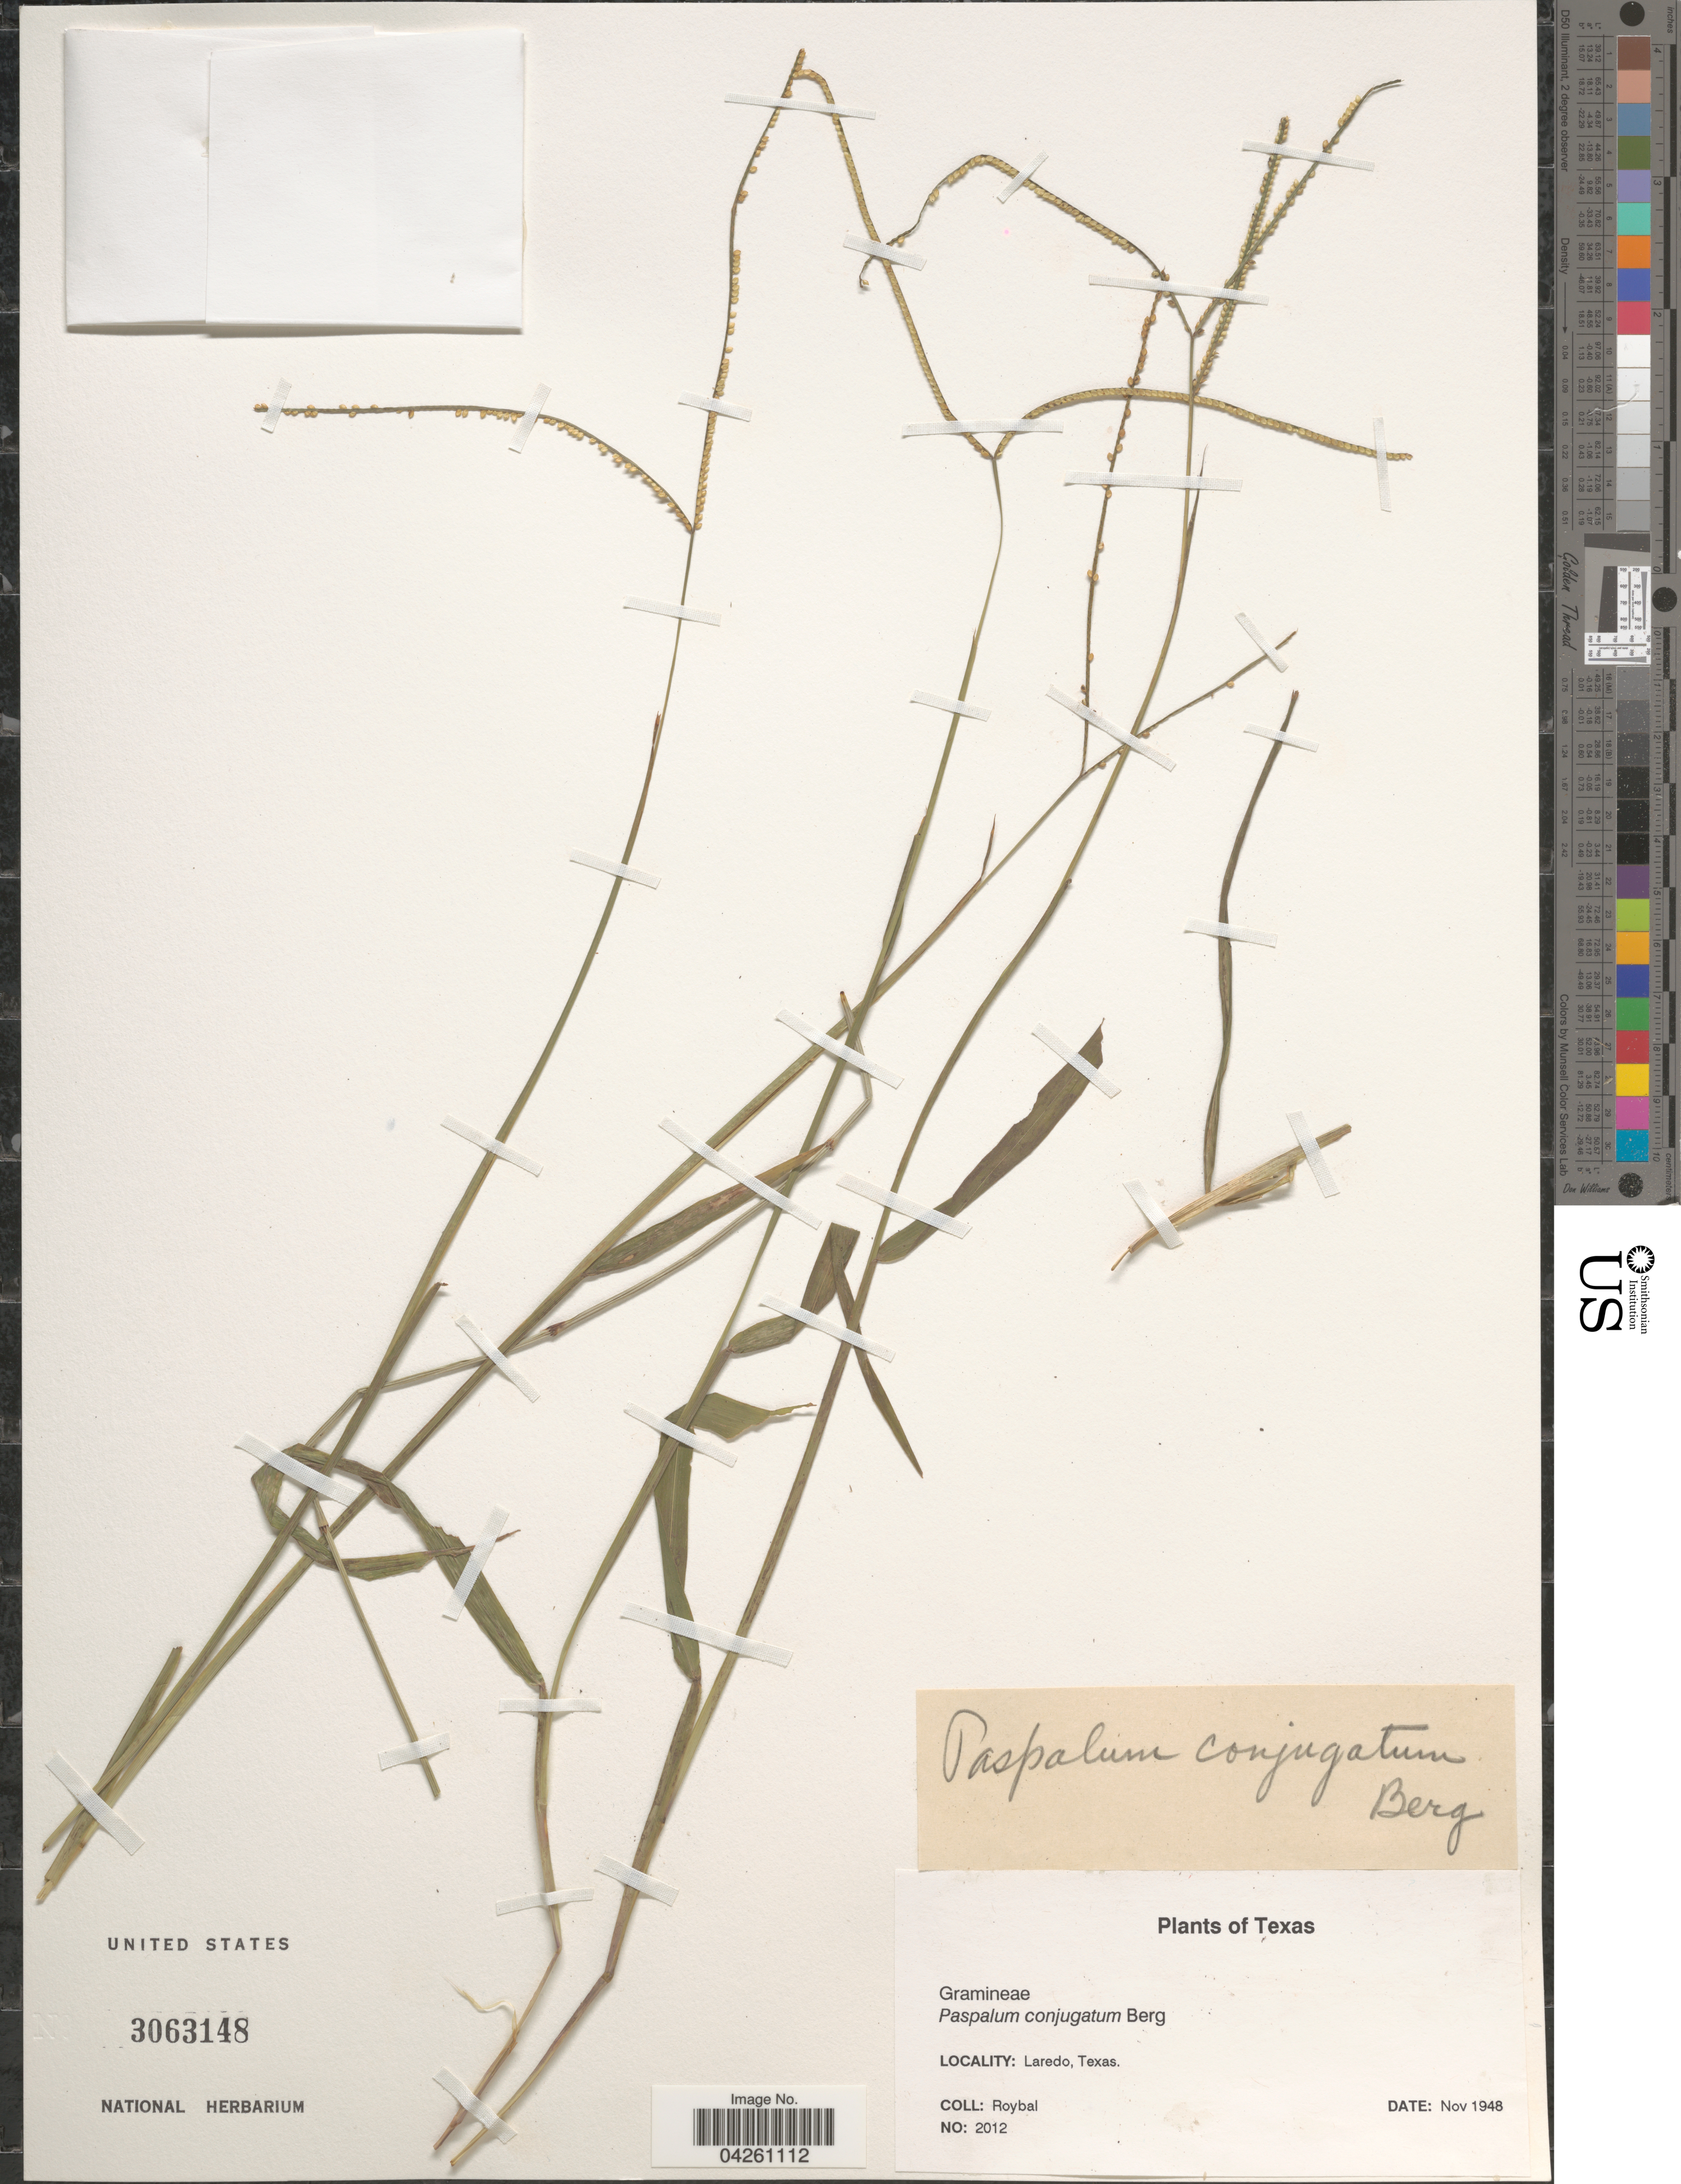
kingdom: Plantae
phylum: Tracheophyta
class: Liliopsida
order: Poales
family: Poaceae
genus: Paspalum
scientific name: Paspalum conjugatum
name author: P.J. Bergius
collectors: Roybal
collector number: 2012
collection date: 1948-11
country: United States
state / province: Texas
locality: Laredo.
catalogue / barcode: US 3063148